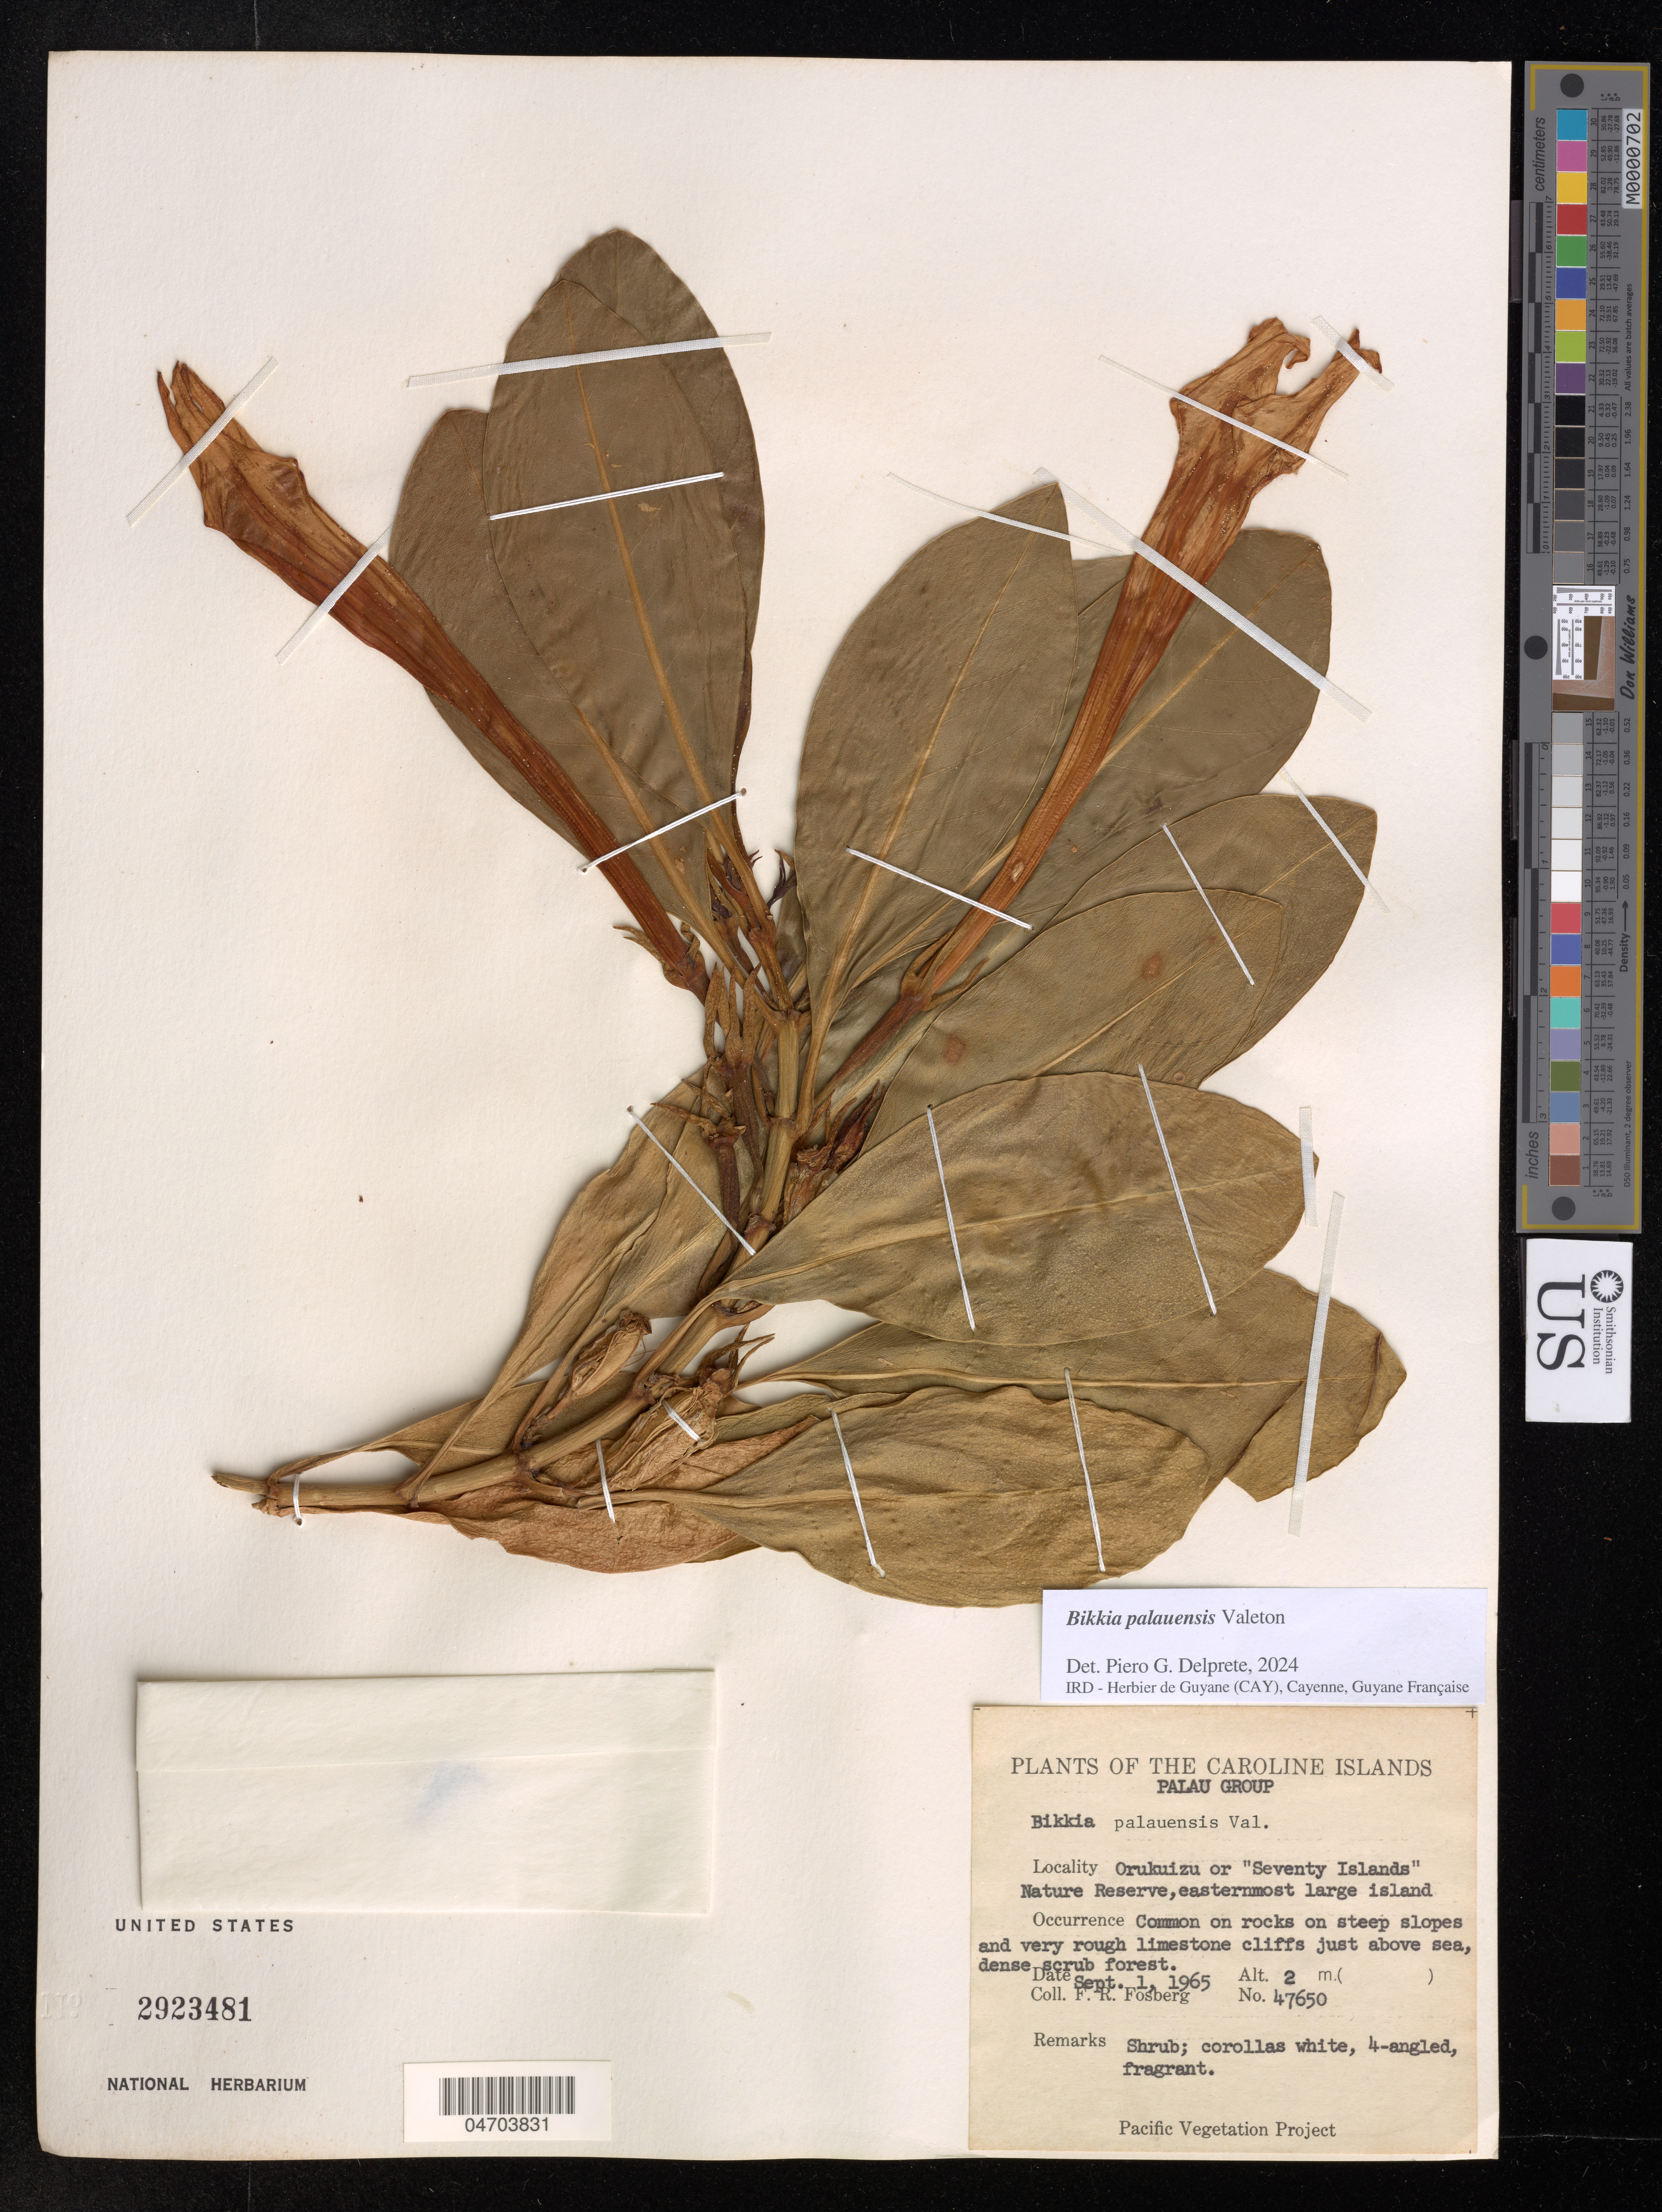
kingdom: Plantae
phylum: Tracheophyta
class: Magnoliopsida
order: Gentianales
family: Rubiaceae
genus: Bikkia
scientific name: Bikkia palauensis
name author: Valeton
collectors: F. R. Fosberg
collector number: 47650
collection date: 1965-09-01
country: Belau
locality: The Caroline Islands, Palau Group, Orukuizu or "Seventy Islands" Nature Reserve, easternmost large island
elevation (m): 2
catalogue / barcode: US 2923481